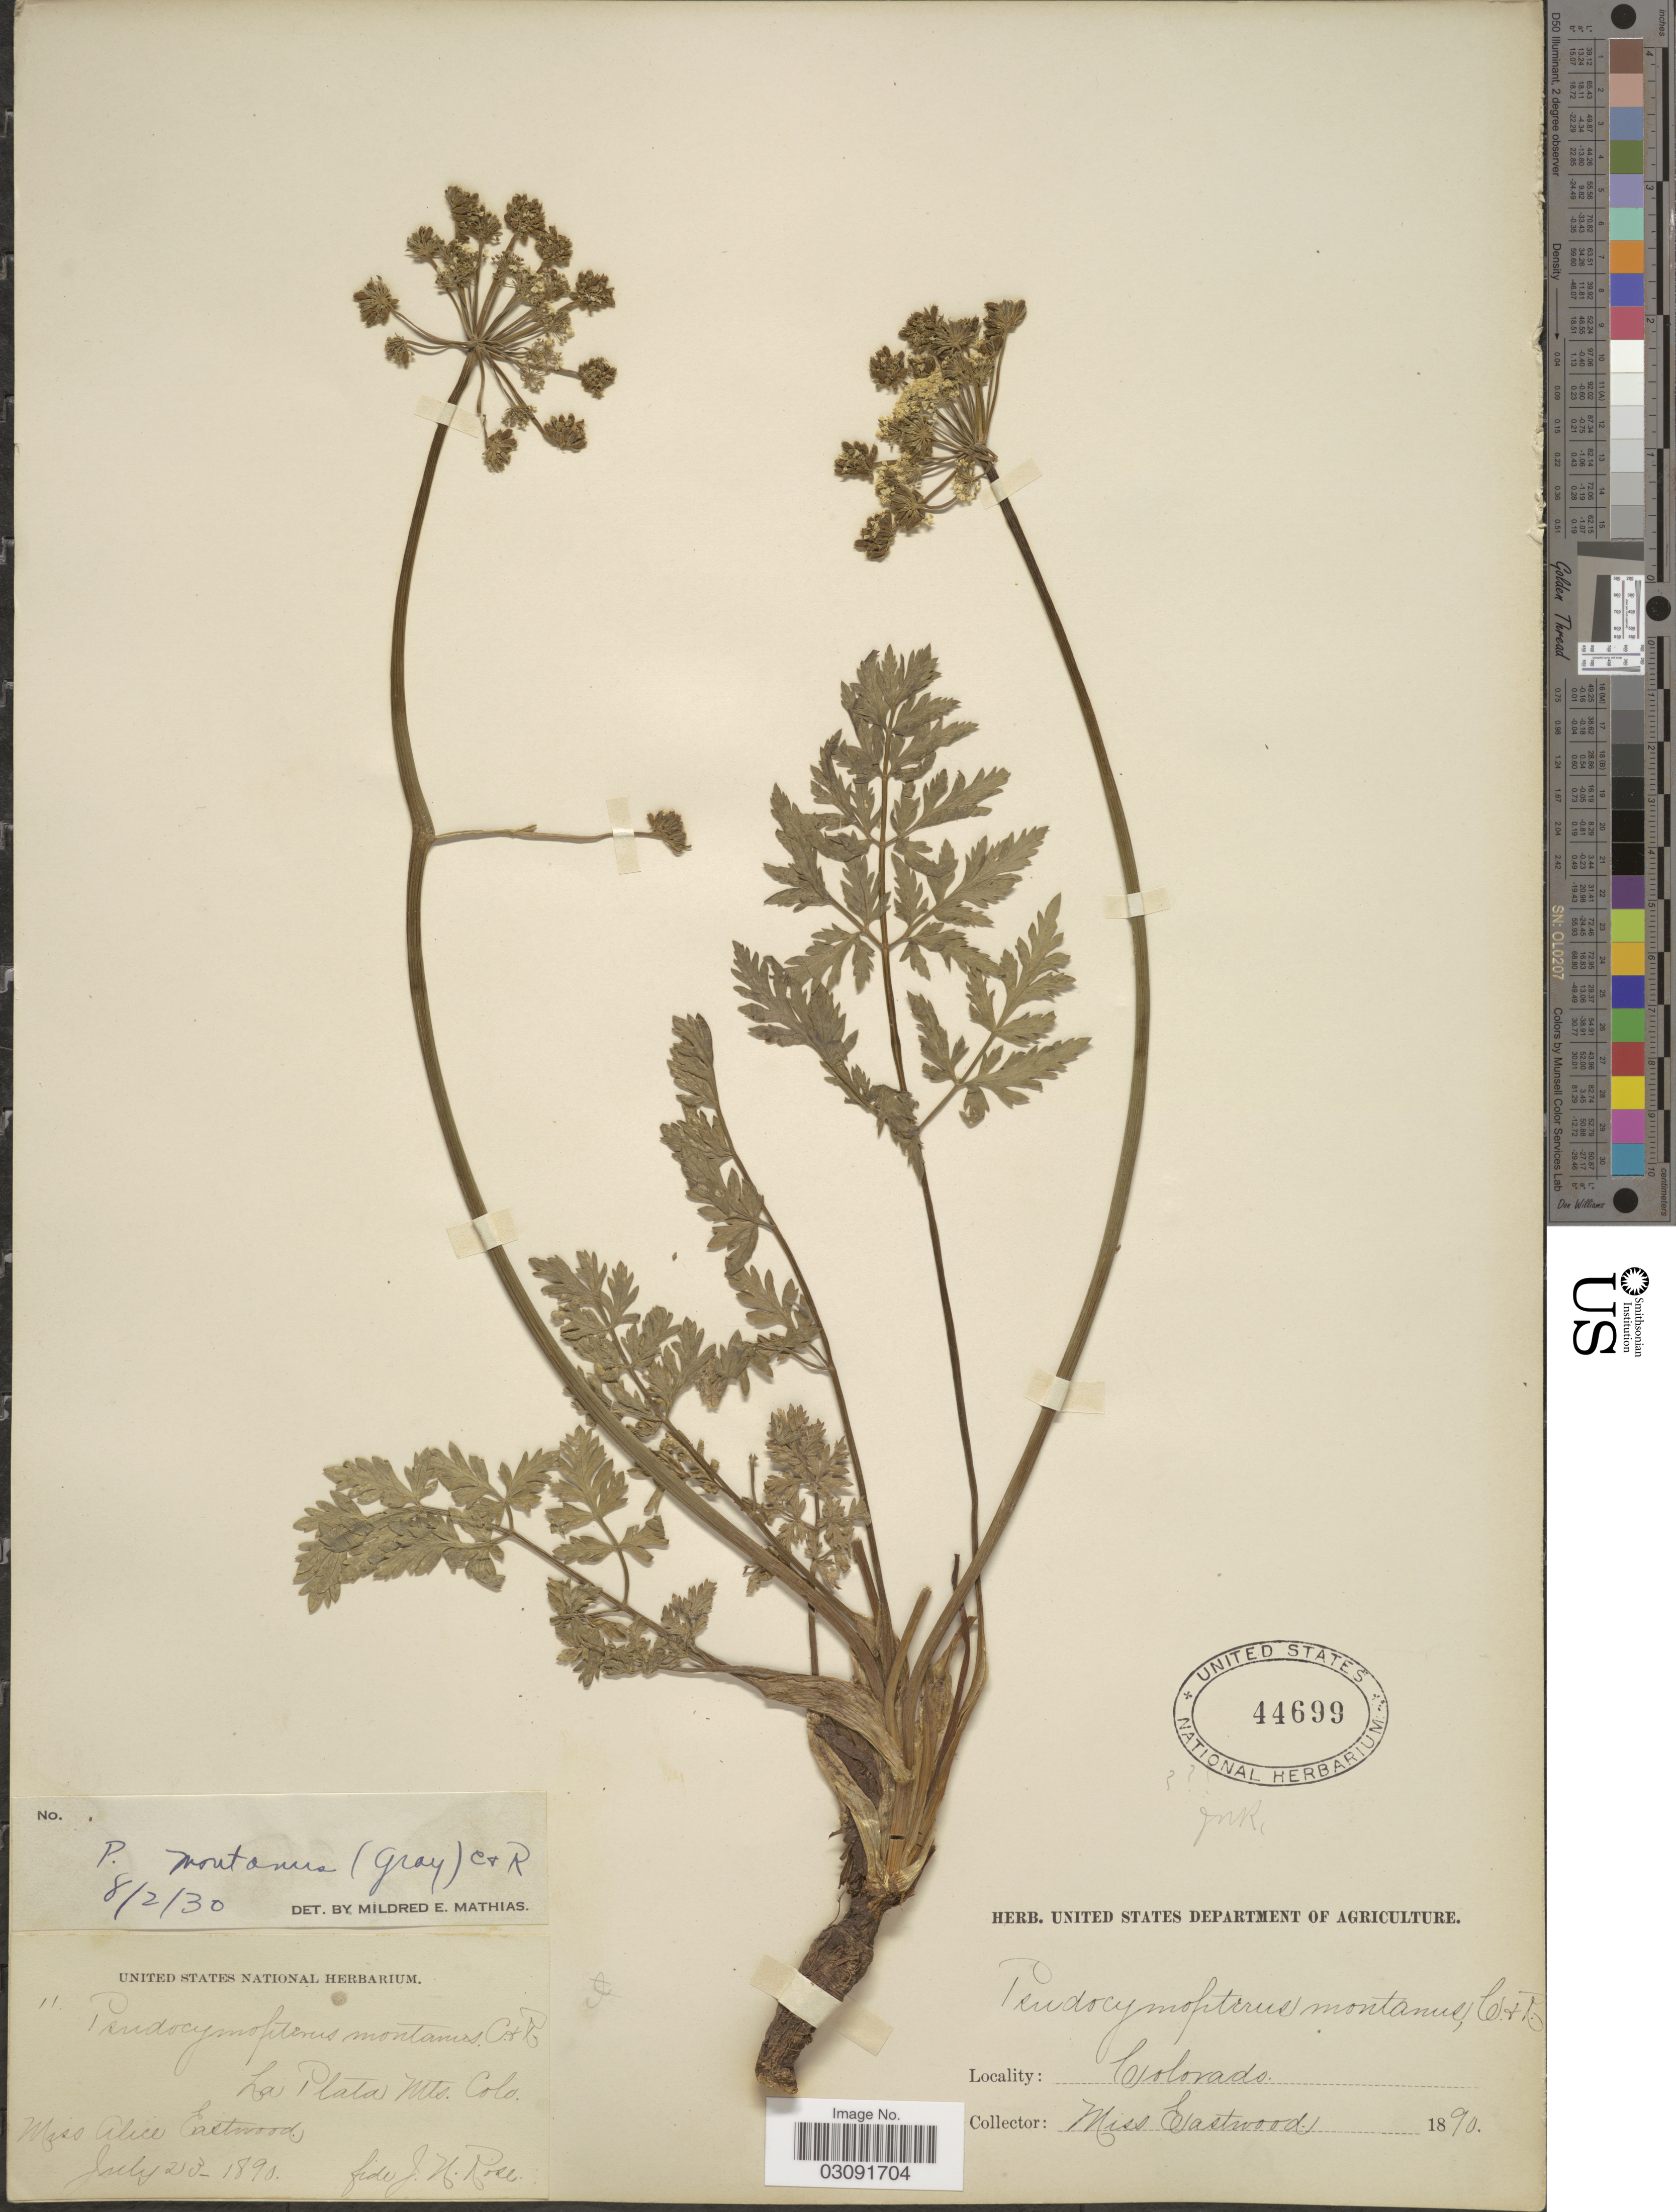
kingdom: Plantae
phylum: Tracheophyta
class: Magnoliopsida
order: Apiales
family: Apiaceae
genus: Pseudocymopterus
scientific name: Pseudocymopterus montanus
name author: (A. Gray) J.M. Coult. & Rose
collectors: A. Eastwood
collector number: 11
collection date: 1890-07-23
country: United States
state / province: Colorado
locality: La Plata Mts.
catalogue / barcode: US 44699